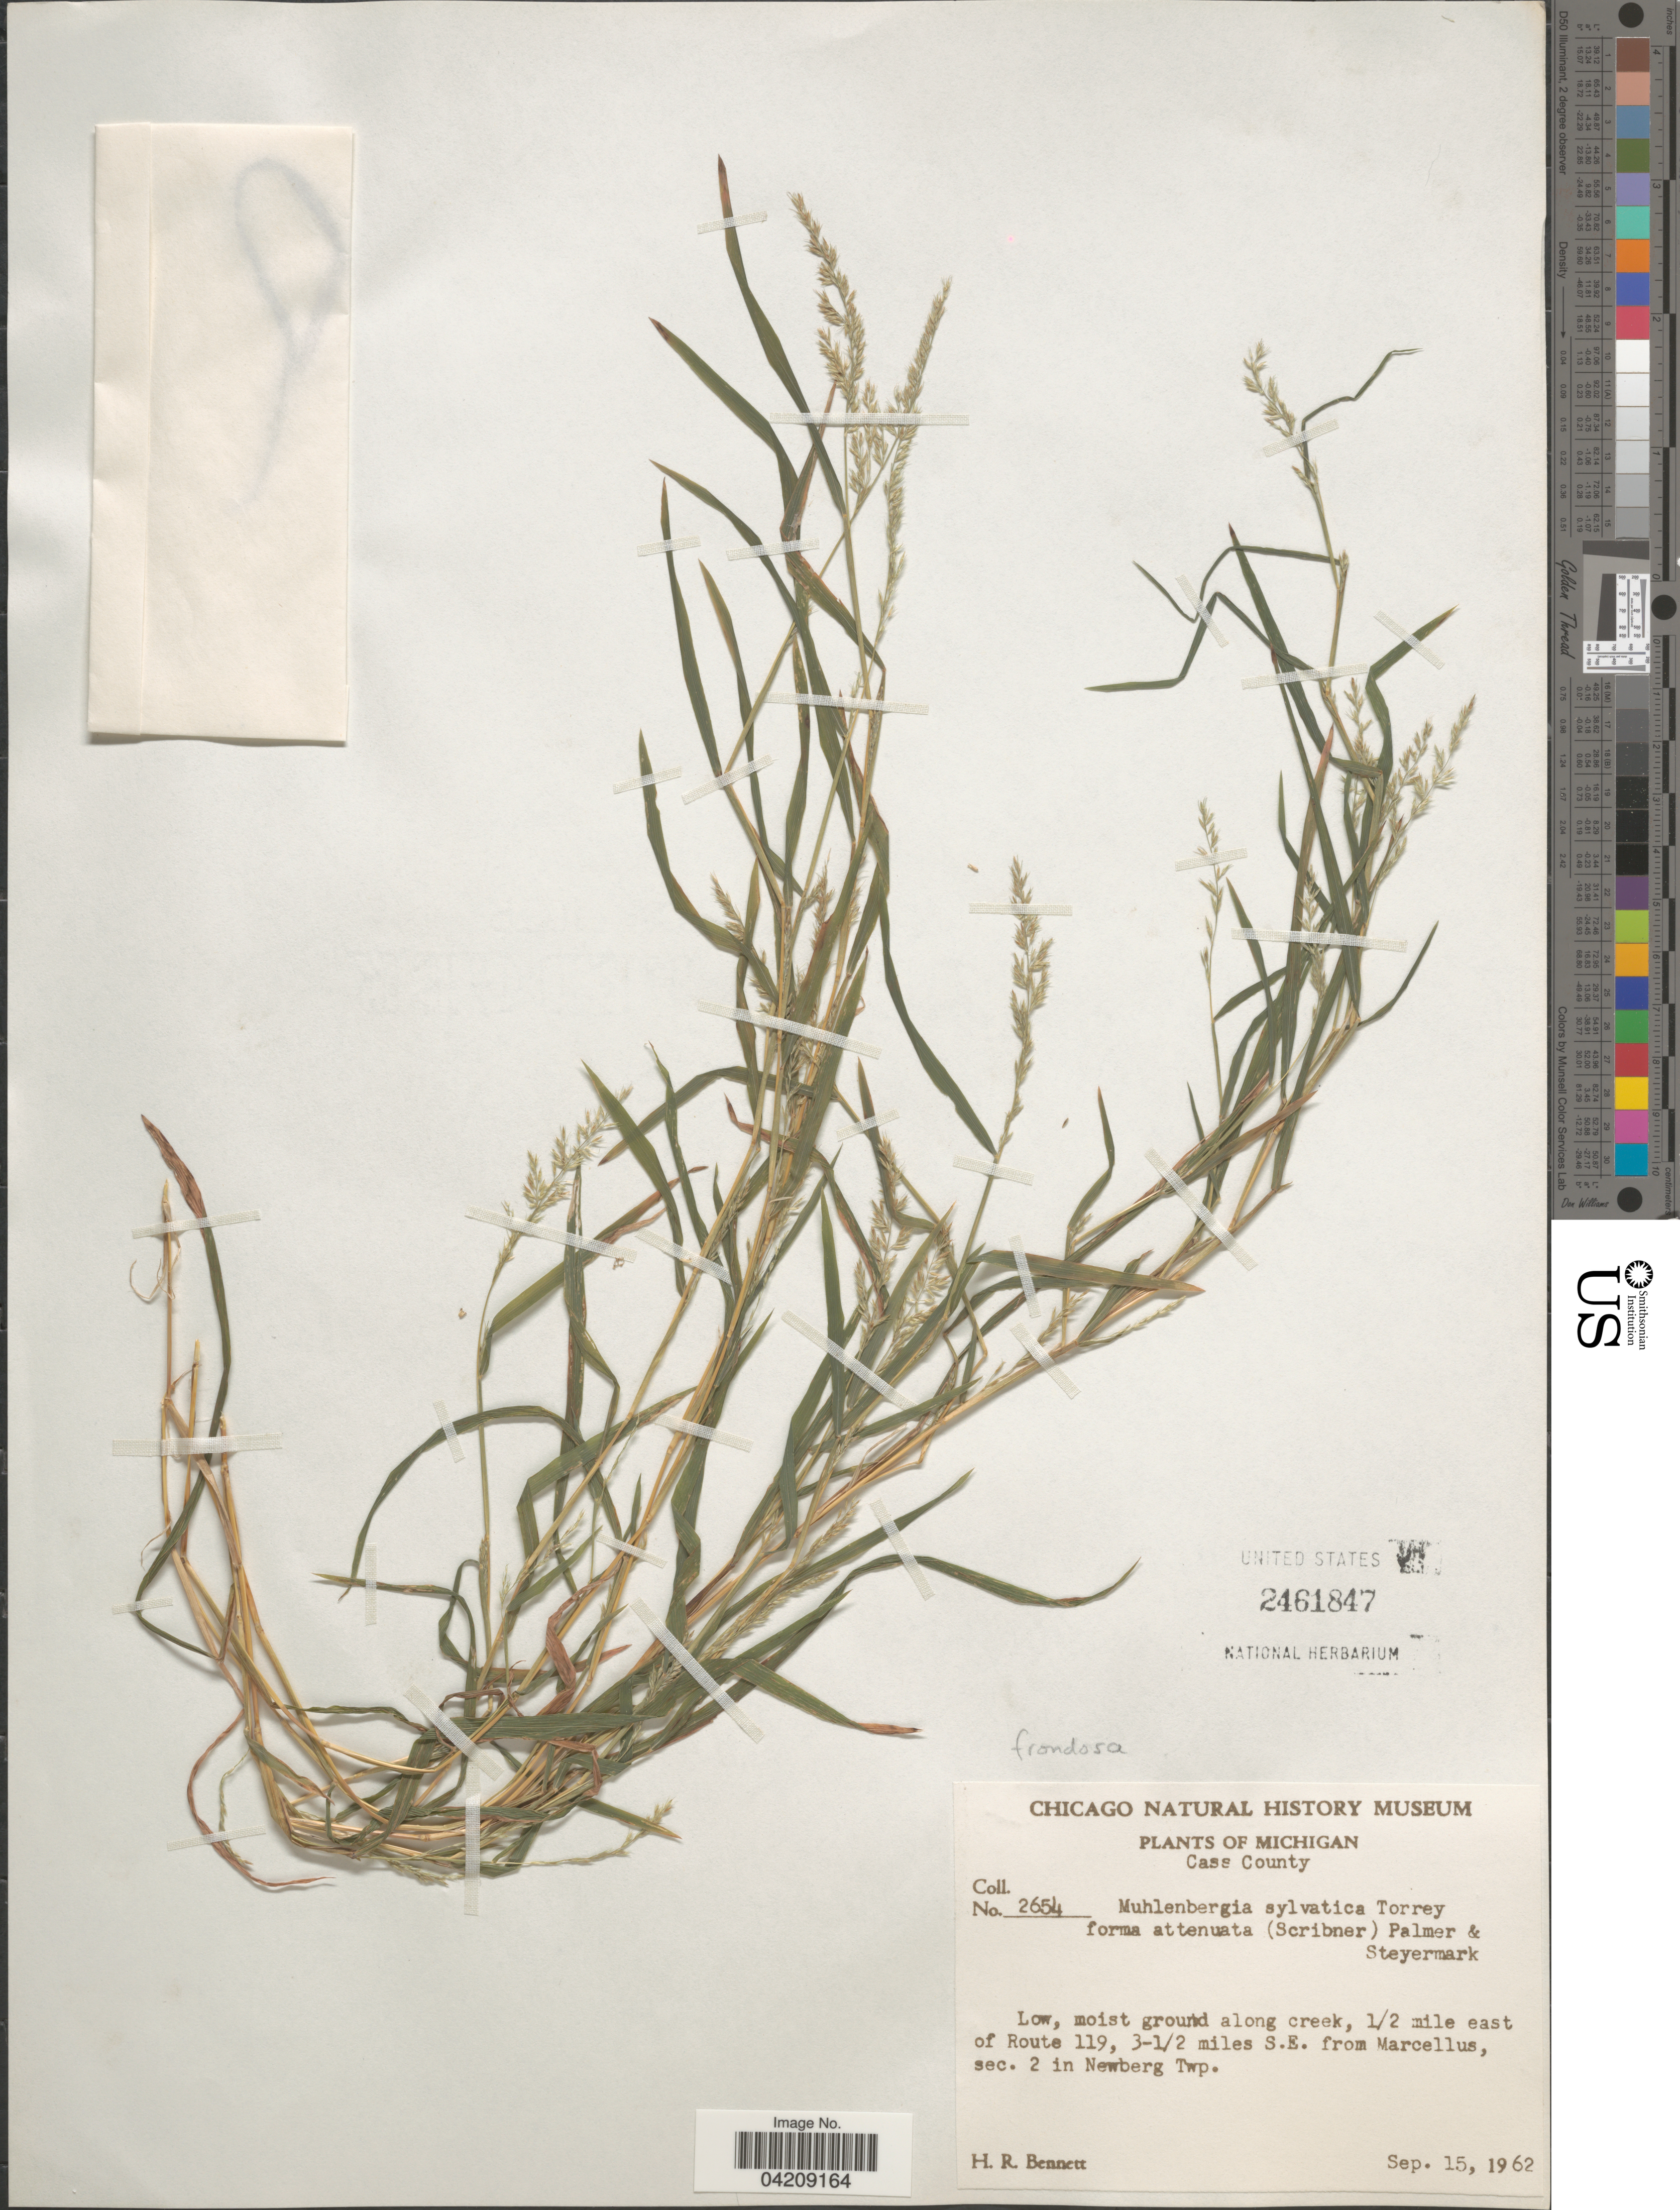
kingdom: Plantae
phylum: Tracheophyta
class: Liliopsida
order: Poales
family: Poaceae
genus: Muhlenbergia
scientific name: Muhlenbergia frondosa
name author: (Poir.) Fernald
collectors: H. R. Bennett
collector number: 2654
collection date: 1962-09-15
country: United States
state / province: Michigan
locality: Cass County. Low, moist ground along creek, 1/2 mile east of Route 119, 3-1/2 miles S.E. from Marcellus, sec. 2 in Newberg Twp.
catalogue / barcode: US 2461847